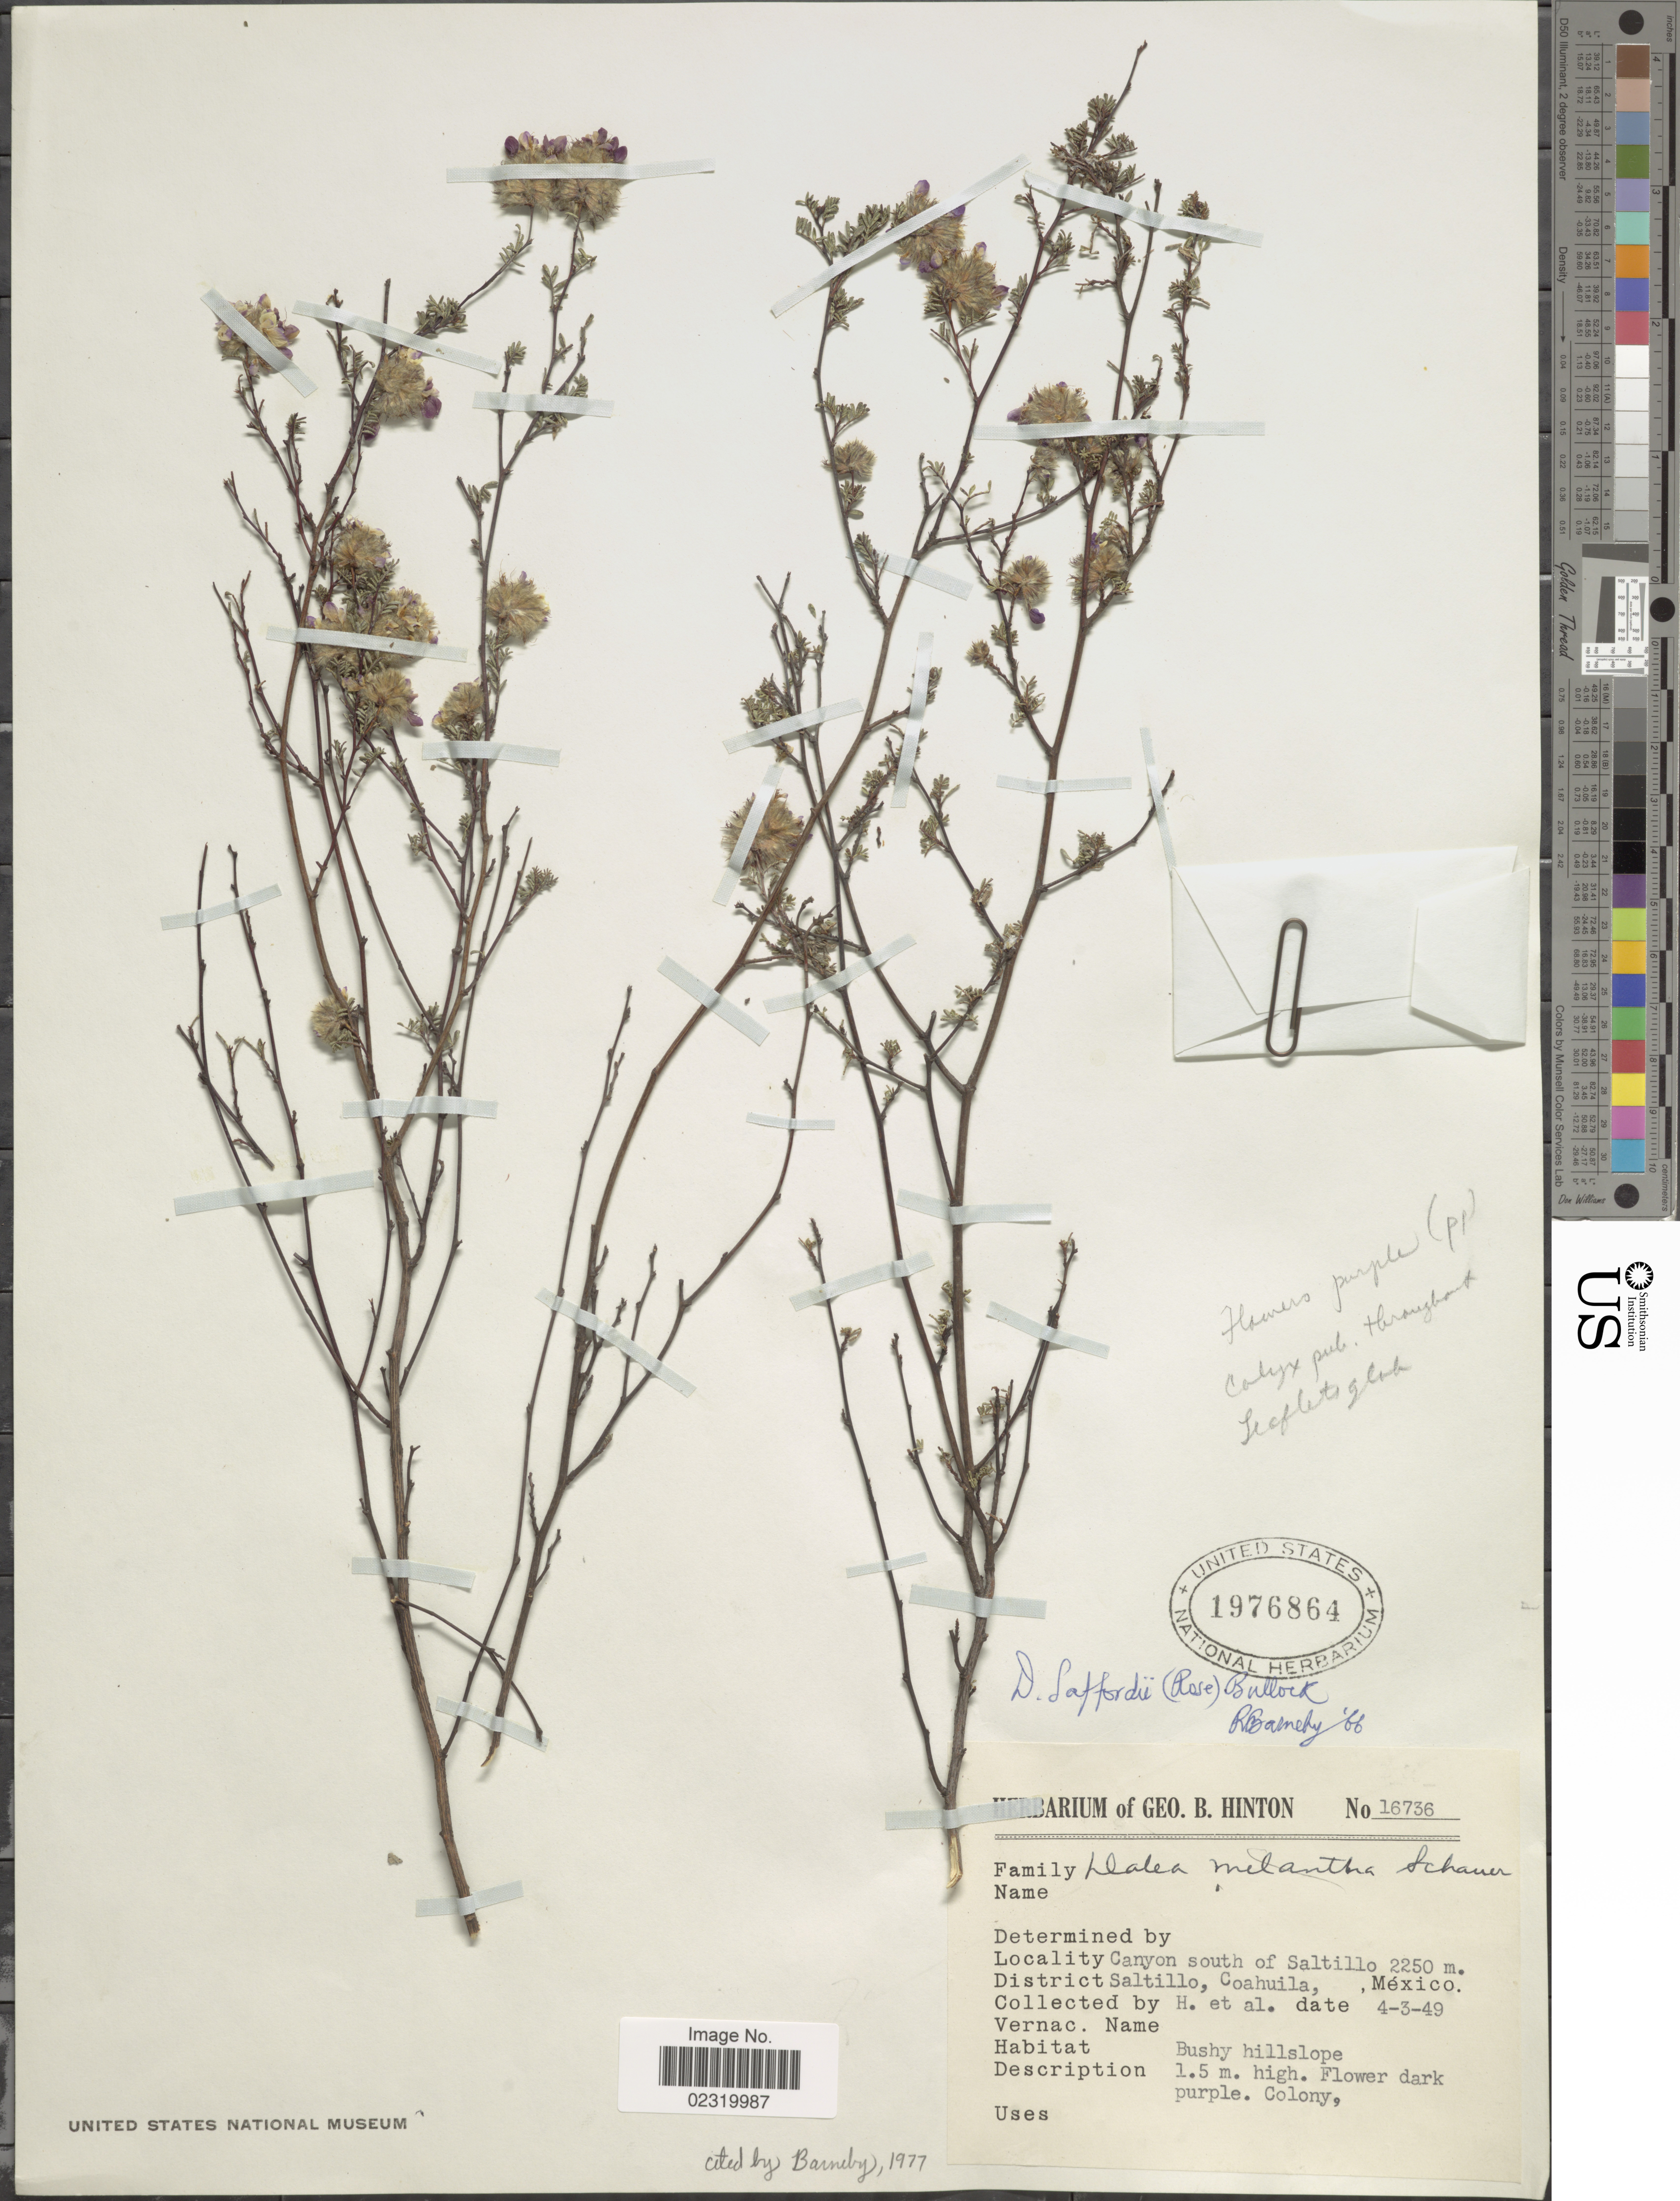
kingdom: Plantae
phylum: Tracheophyta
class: Magnoliopsida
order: Fabales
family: Fabaceae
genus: Dalea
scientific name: Dalea saffordii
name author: (Rose) Bullock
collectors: G. B. Hinton & et al.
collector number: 16736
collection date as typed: Transcribed d/m/y: 3/4/49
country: Mexico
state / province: Coahuila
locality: Canyon south of Saltillo. District Saltillo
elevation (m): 2250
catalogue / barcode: US 1976864